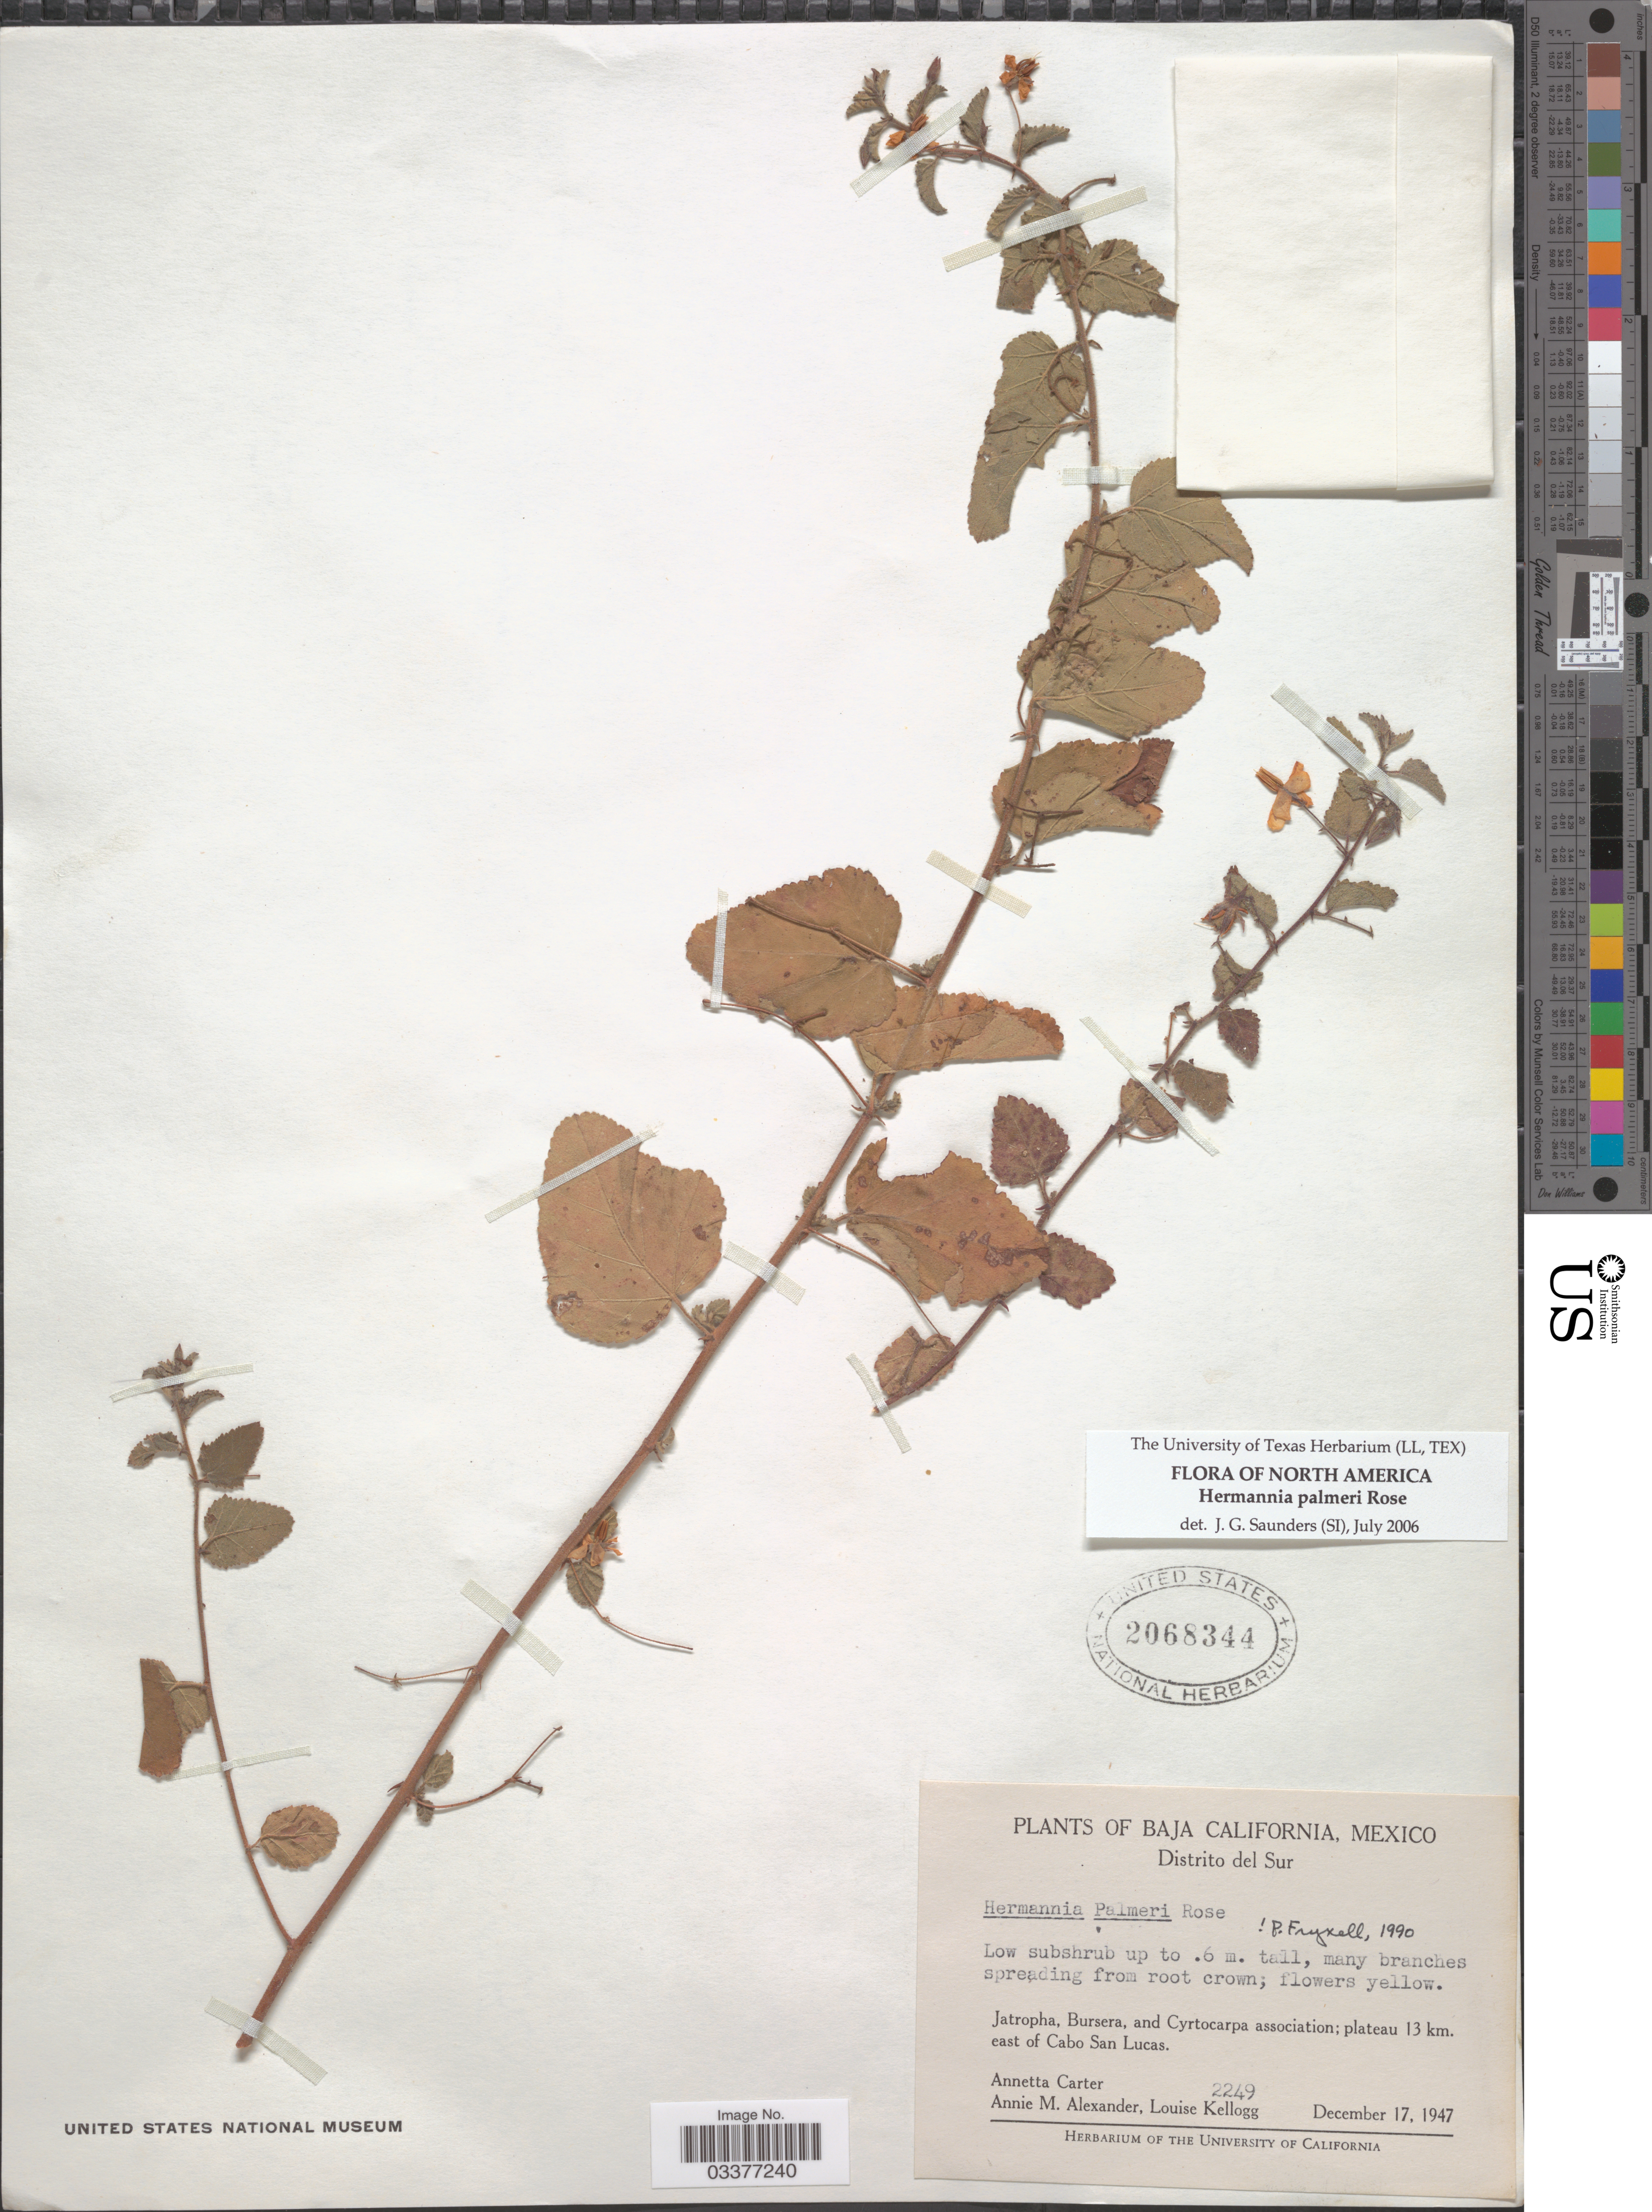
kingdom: Plantae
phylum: Tracheophyta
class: Magnoliopsida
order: Malvales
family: Malvaceae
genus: Hermannia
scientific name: Hermannia palmeri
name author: Rose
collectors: Annetta Carter, A. M. Alexander & L. Kellogg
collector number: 2249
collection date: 1947-12-17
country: Mexico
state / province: Baja California Sur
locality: Distrito del Sur. Plateau 13 km. east of Cabo San Lucas.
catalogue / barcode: US 2068344